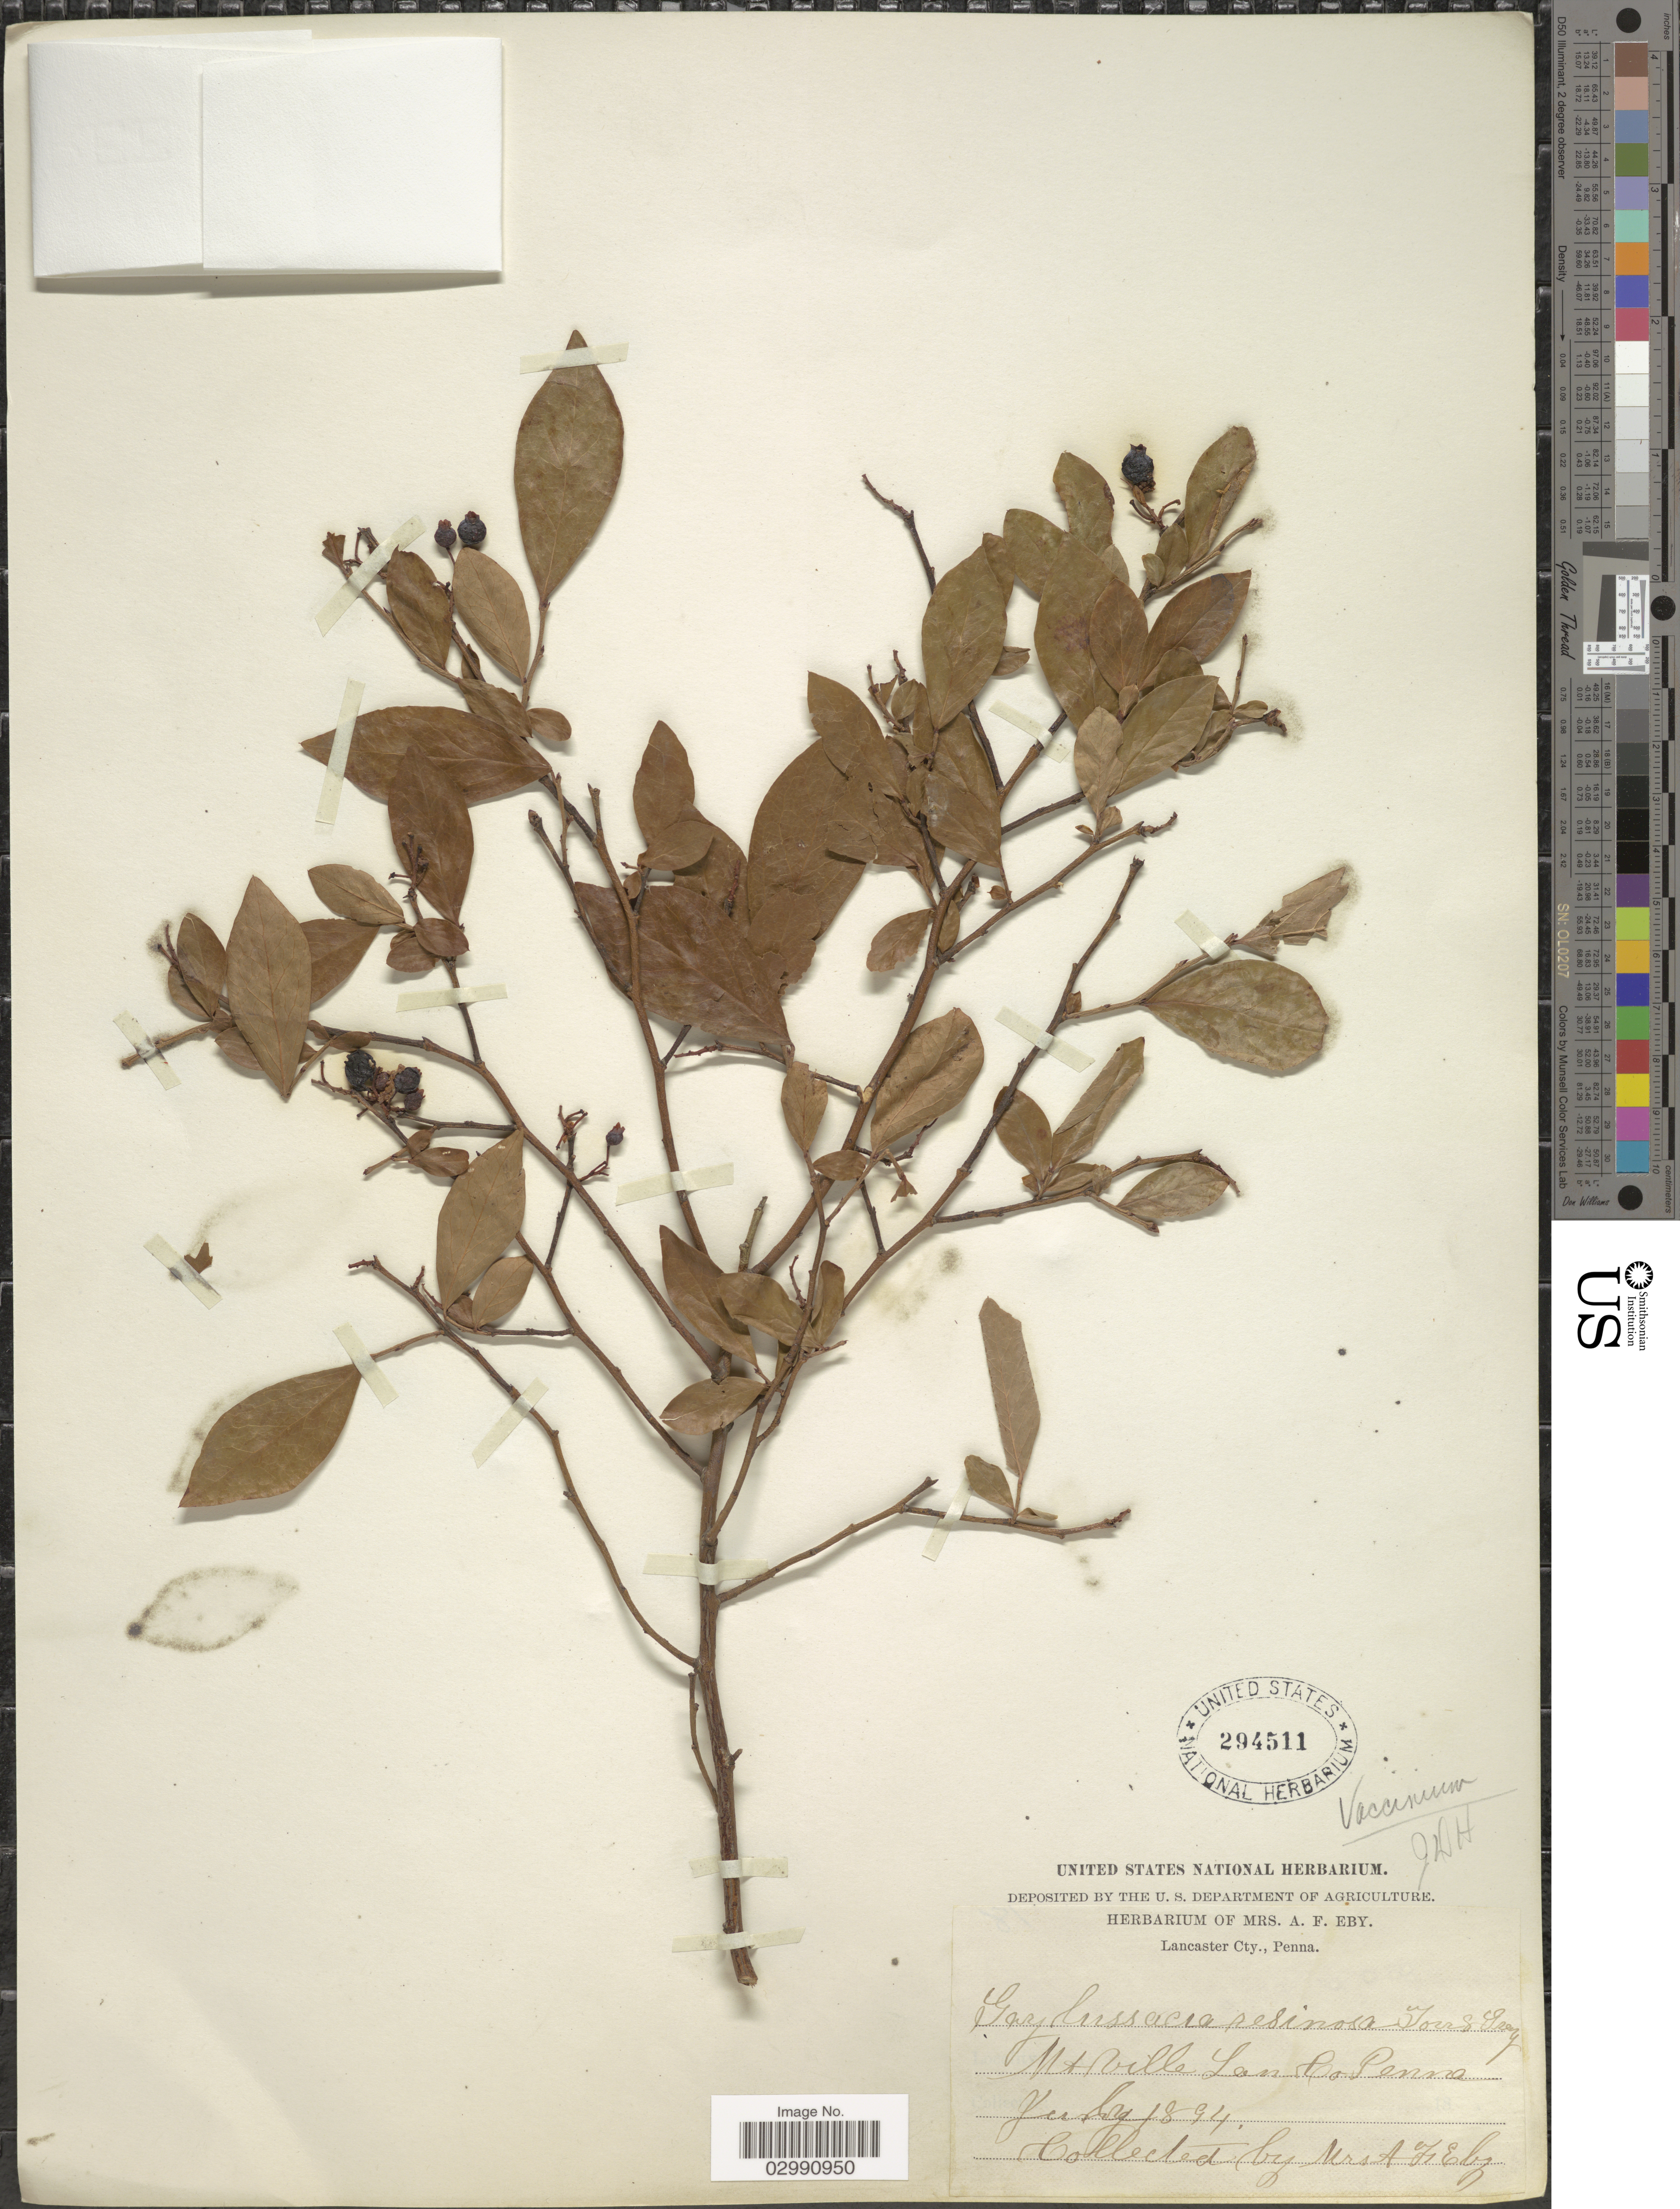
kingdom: Plantae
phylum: Tracheophyta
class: Magnoliopsida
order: Ericales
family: Ericaceae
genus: Vaccinium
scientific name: Vaccinium sp.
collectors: Mrs. A. F. Eby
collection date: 1894-07-09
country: United States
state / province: Pennsylvania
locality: Mt. Ville Lan Co.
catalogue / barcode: US 294511